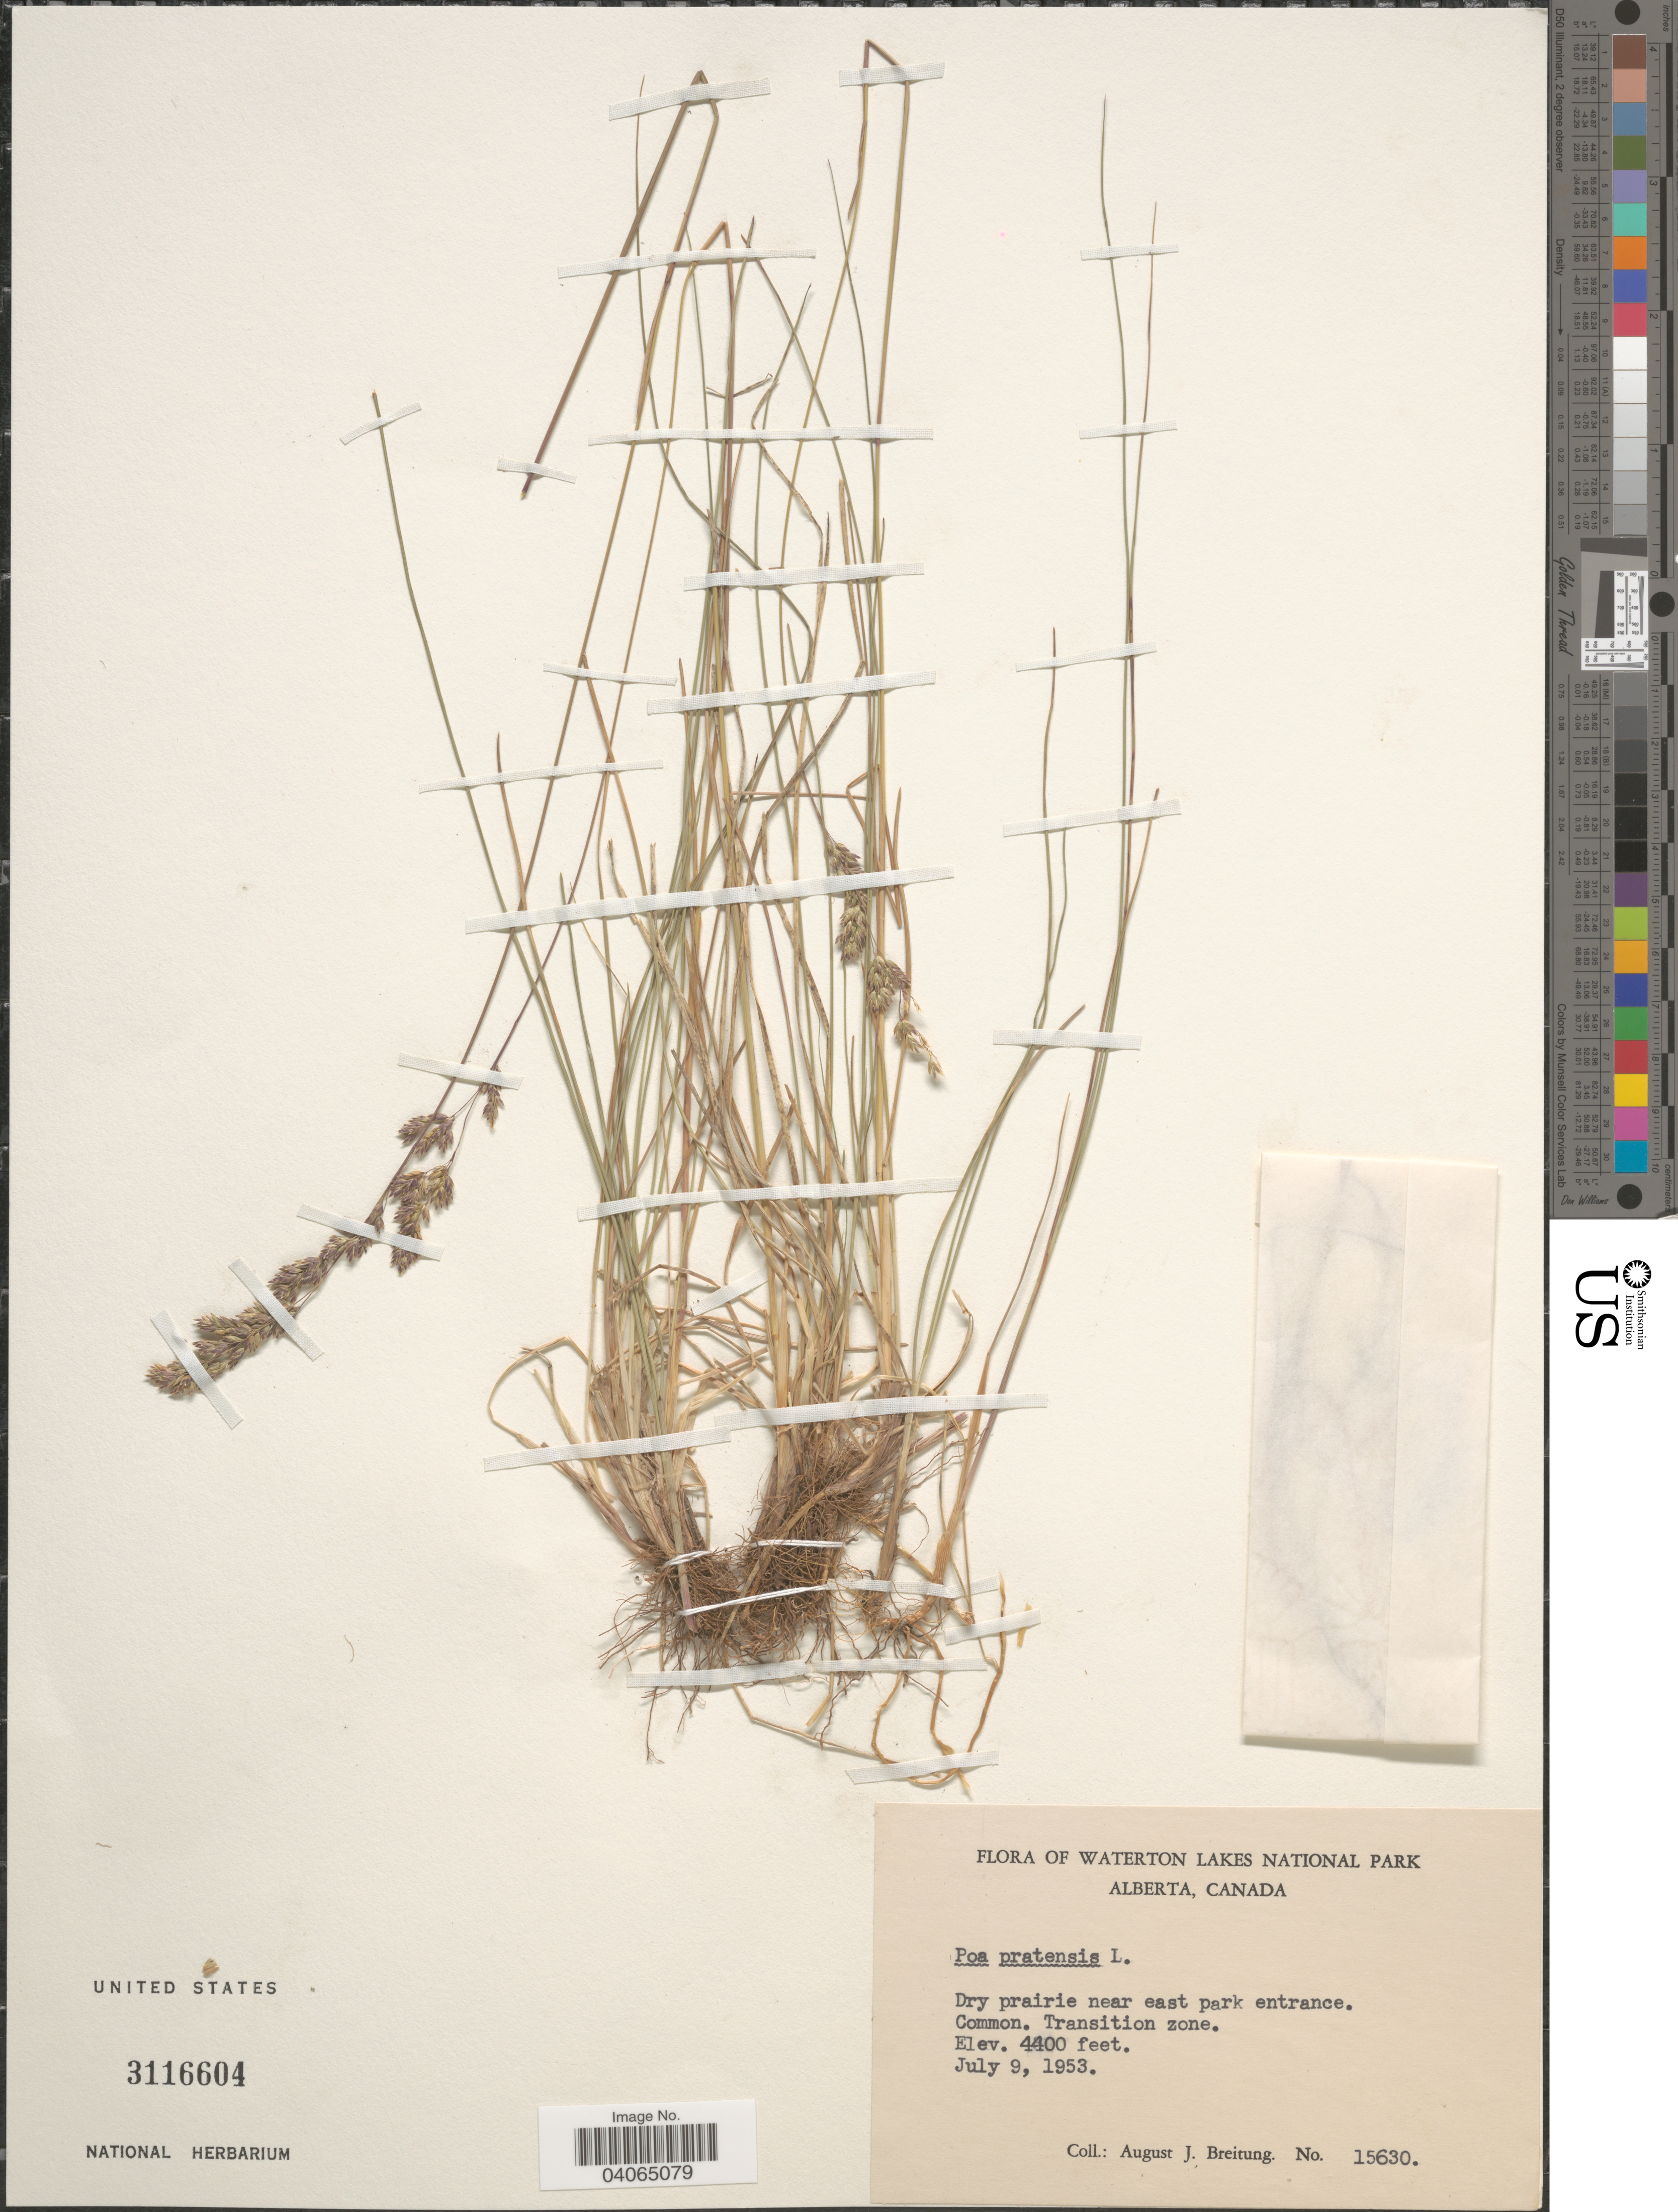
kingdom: Plantae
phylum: Tracheophyta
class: Liliopsida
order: Poales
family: Poaceae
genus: Poa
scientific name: Poa pratensis subsp. angustifolia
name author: (L.) Lej.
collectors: A. Breitung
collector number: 15630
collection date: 1953-07-09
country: Canada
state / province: Alberta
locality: Waterton Lakes National Park. Dry prairie near east park entrance. Transition zone.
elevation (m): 1341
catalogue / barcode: US 3116604